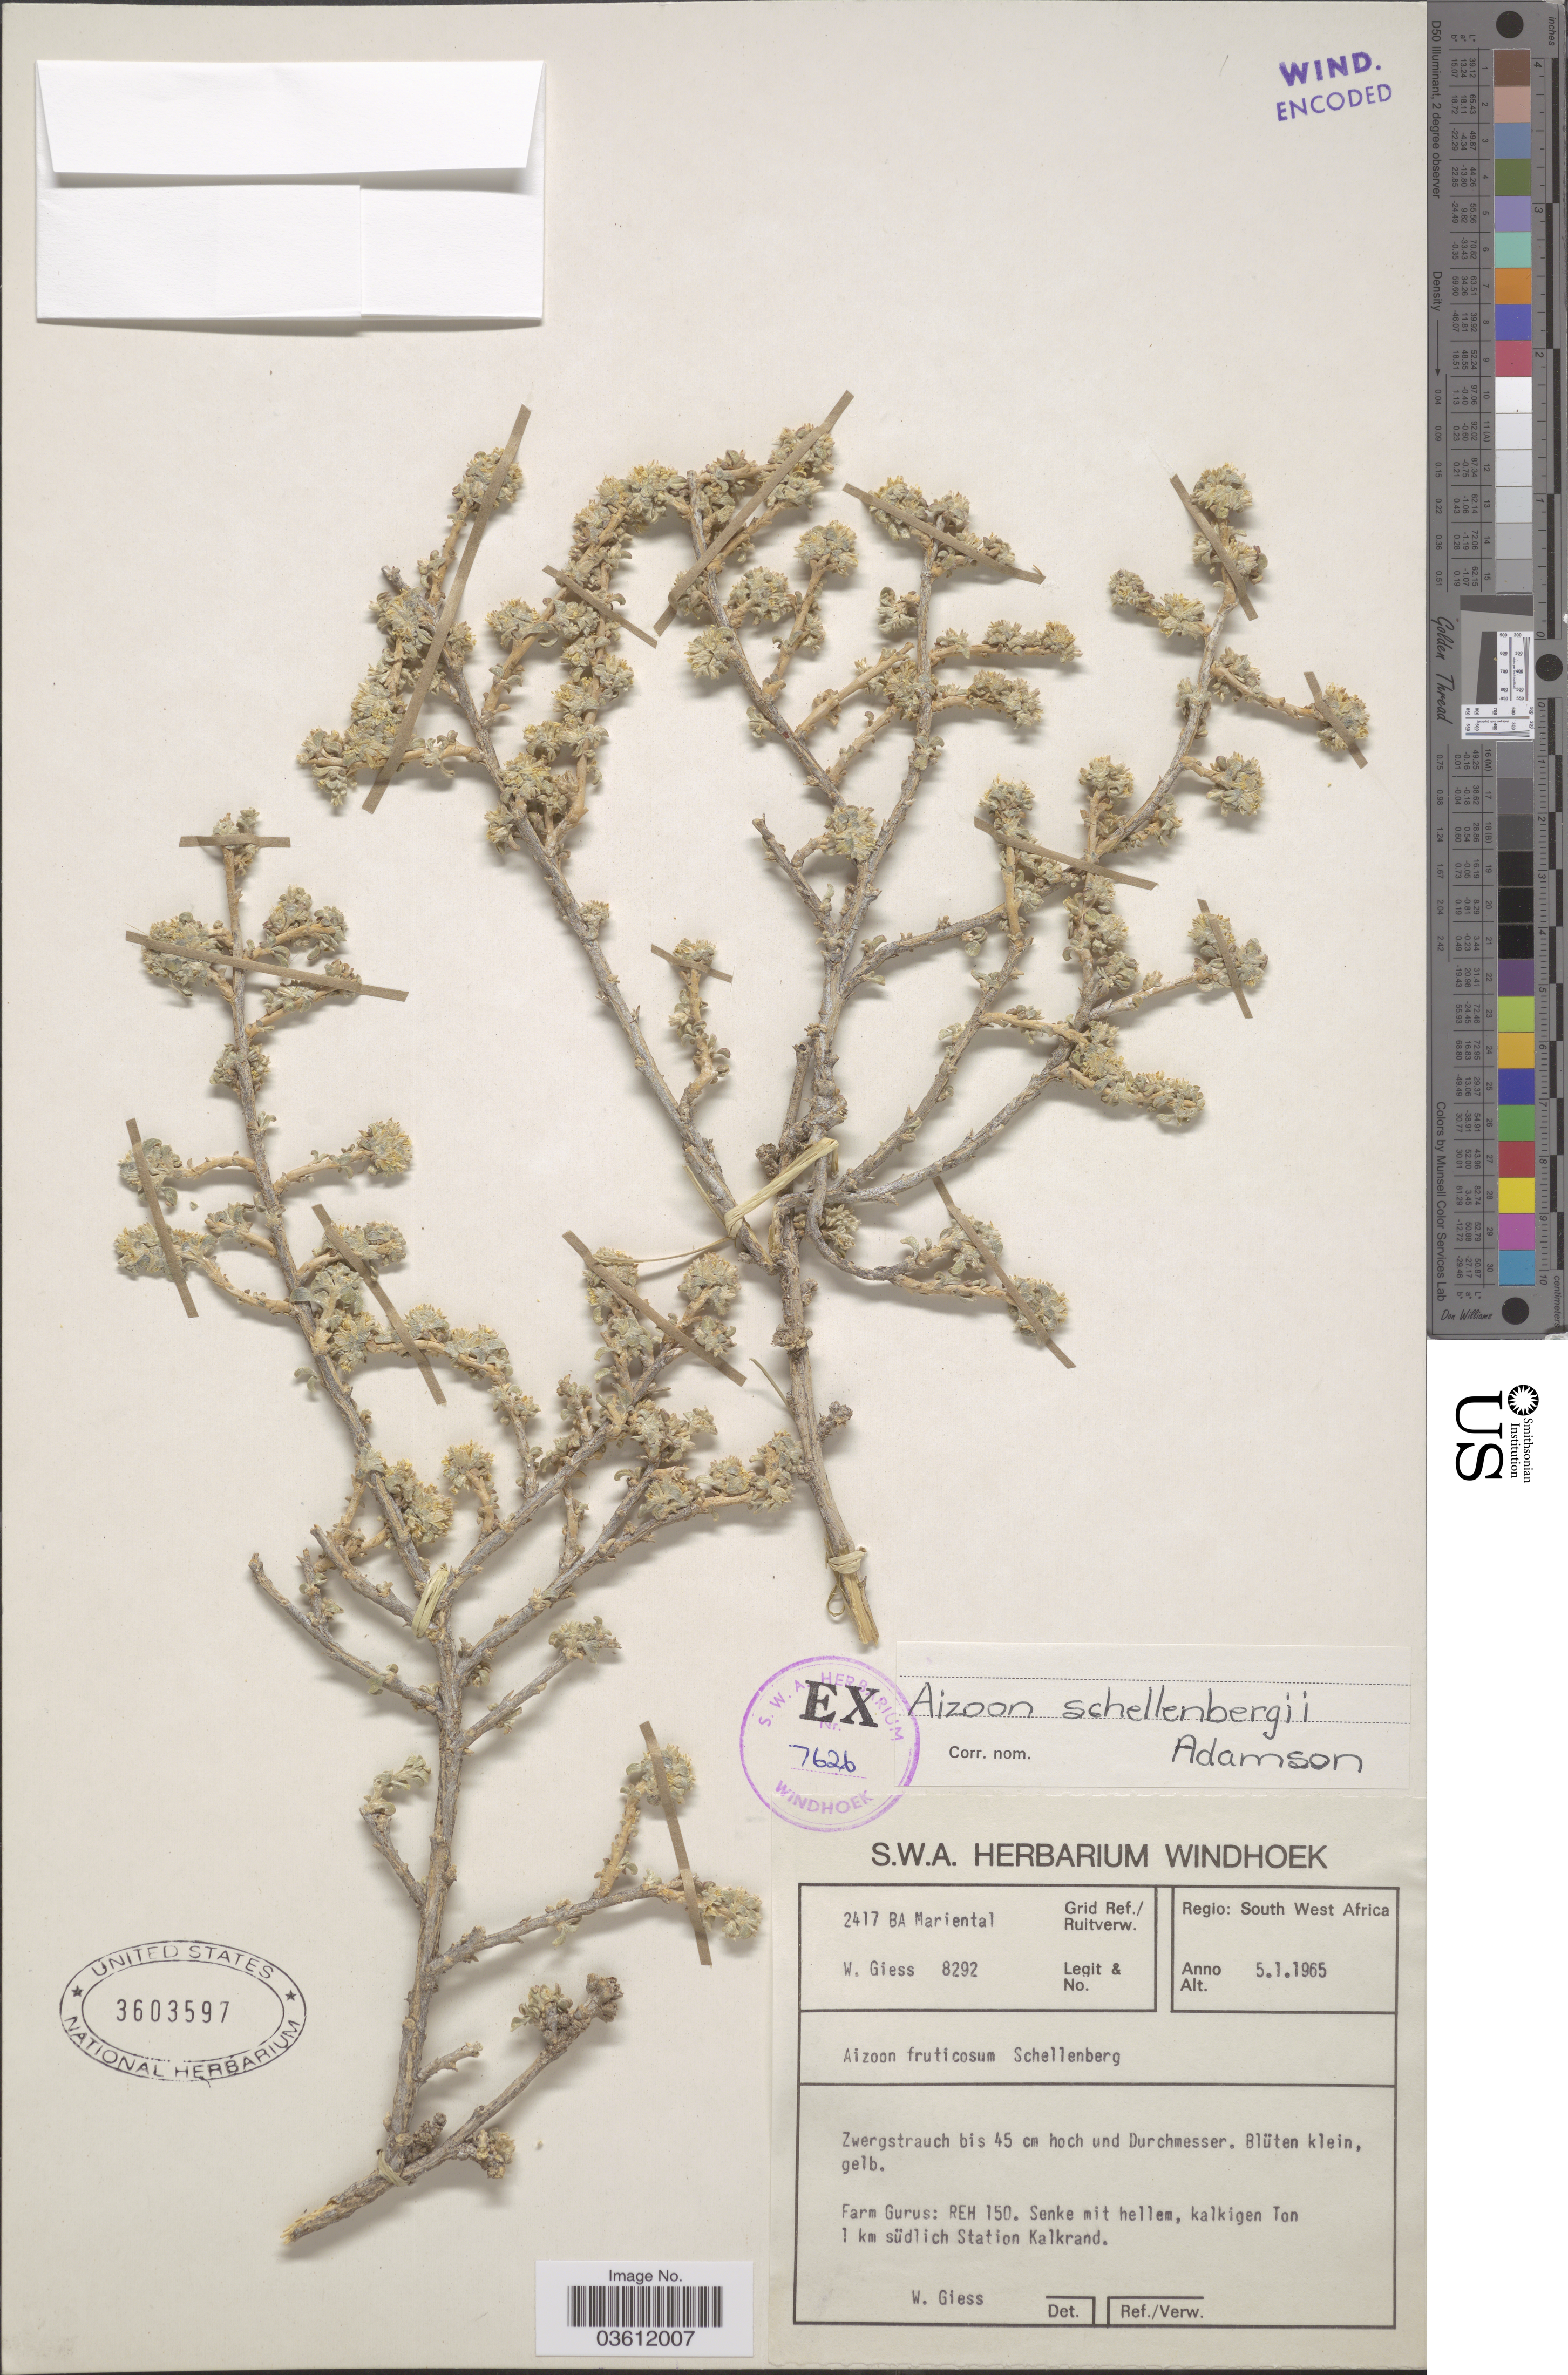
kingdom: Plantae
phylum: Tracheophyta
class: Magnoliopsida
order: Caryophyllales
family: Aizoaceae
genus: Aizoon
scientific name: Aizoon schellenbergii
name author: Adamson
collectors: W. Giess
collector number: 8292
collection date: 1965-01-05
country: Namibia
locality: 2417 BA Mariental Grid Ref. Regio: South West Africa. Farm Gurus: REH 150. Senke mit hellem, kalkigen Ton 1 km südlich Station Kalkrand.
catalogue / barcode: US 3603597